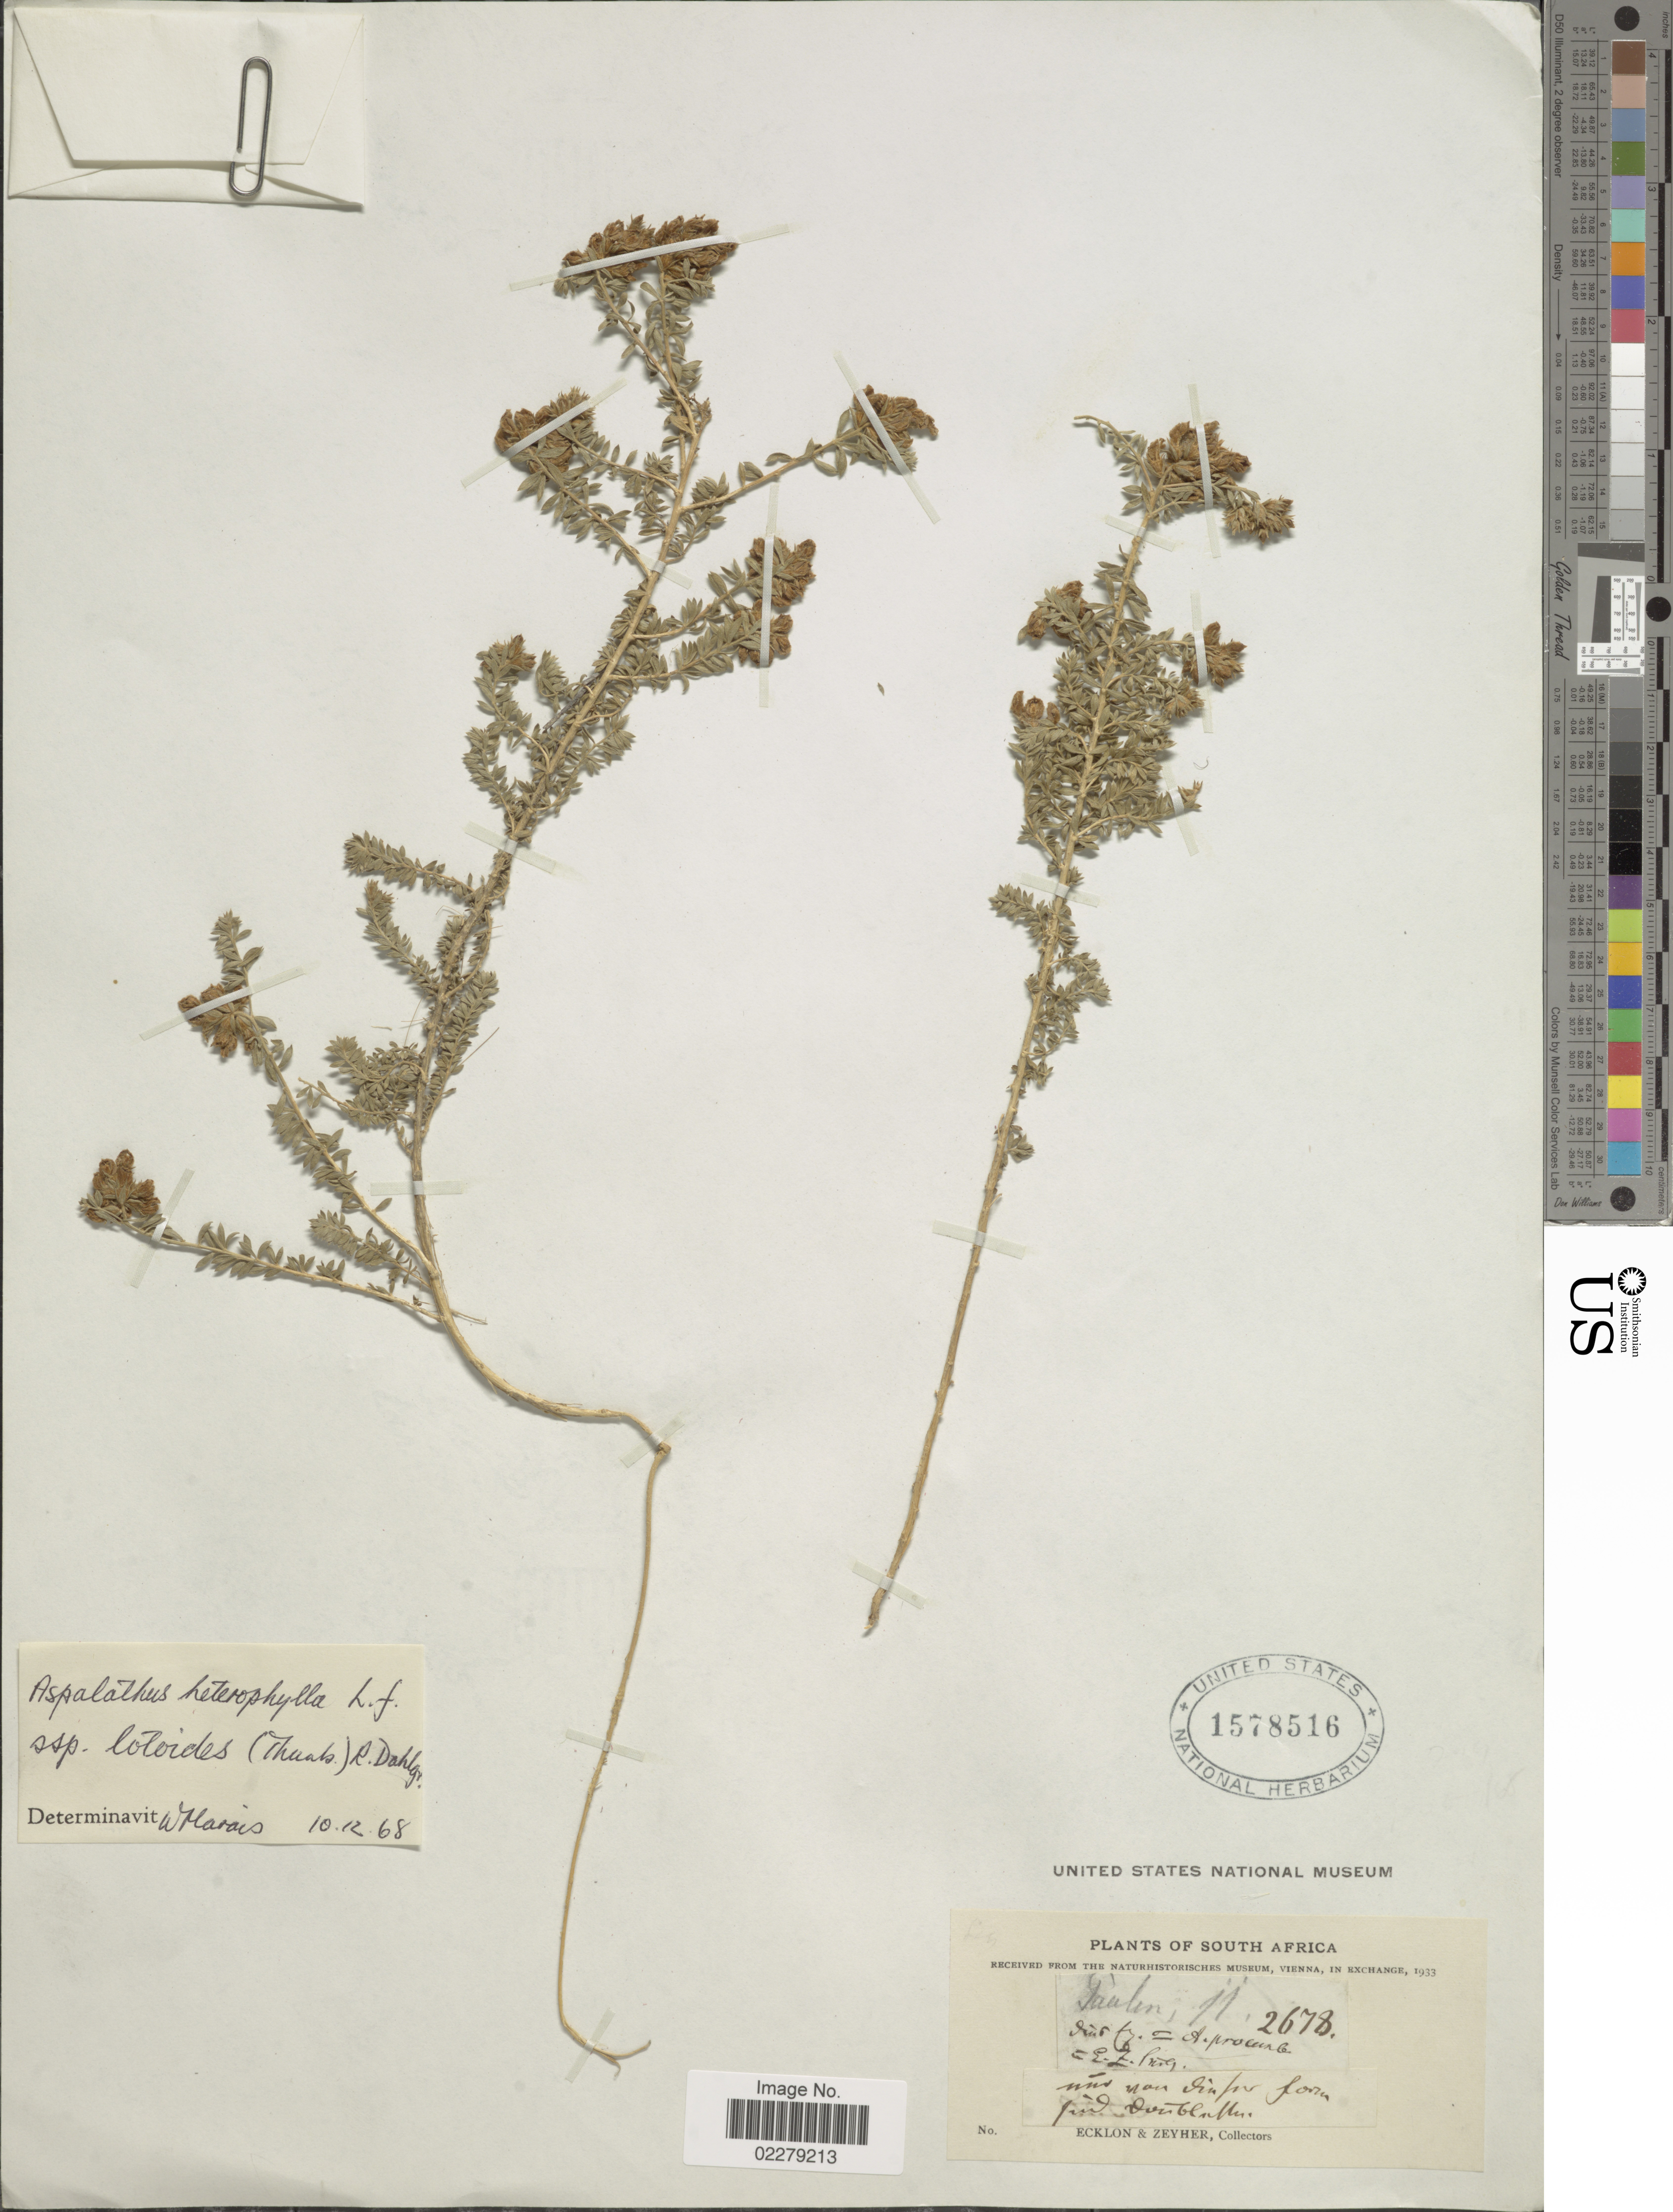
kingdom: Plantae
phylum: Tracheophyta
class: Magnoliopsida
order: Fabales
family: Fabaceae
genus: Aspalathus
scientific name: Aspalathus lotoides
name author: Thunb.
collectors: -. Ecklon & -. Zeyher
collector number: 2678?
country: South Africa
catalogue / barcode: US 1578516